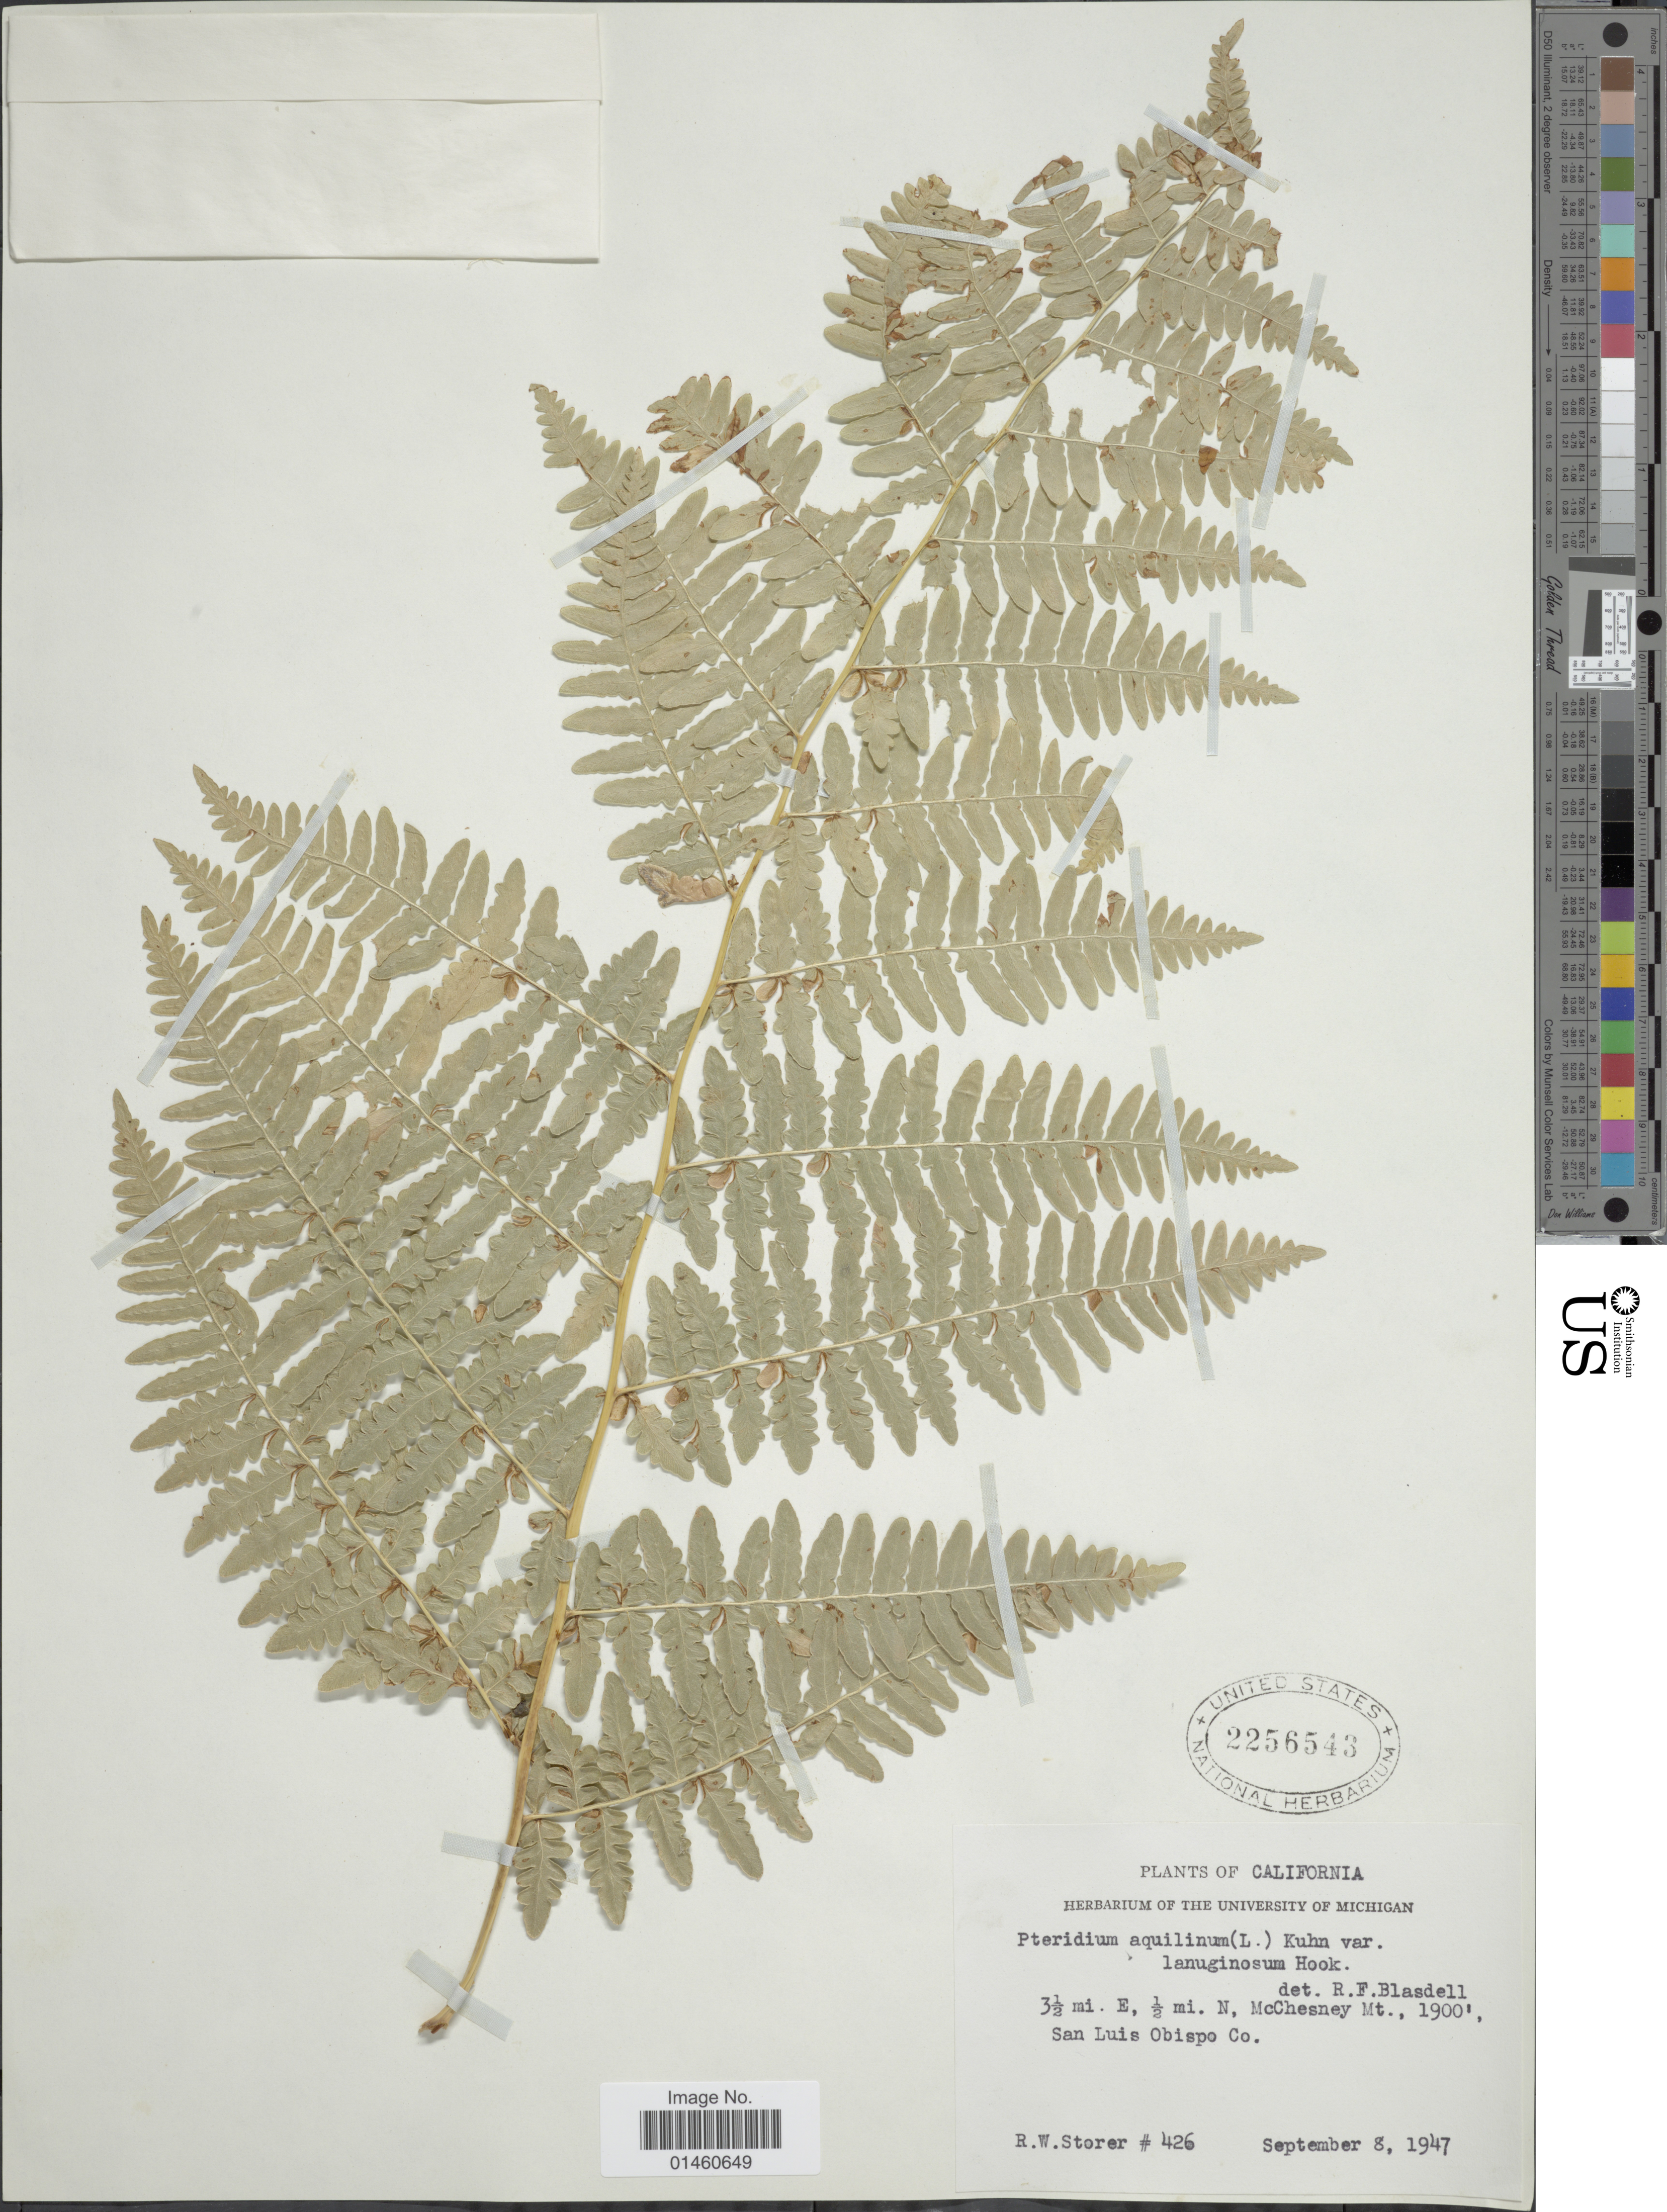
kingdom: Plantae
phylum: Tracheophyta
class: Polypodiopsida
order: Polypodiales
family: Dennstaedtiaceae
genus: Pteridium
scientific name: Pteridium pubescens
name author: (Underw.) Christenh.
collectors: R. Storer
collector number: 426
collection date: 1947-09-08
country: United States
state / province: California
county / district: San Luis Obispo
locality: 3 1/2 mi. E, 1/2 mi. N, McChesney Mt., San Luis Obispo Co.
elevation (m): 579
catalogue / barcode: US 2256543